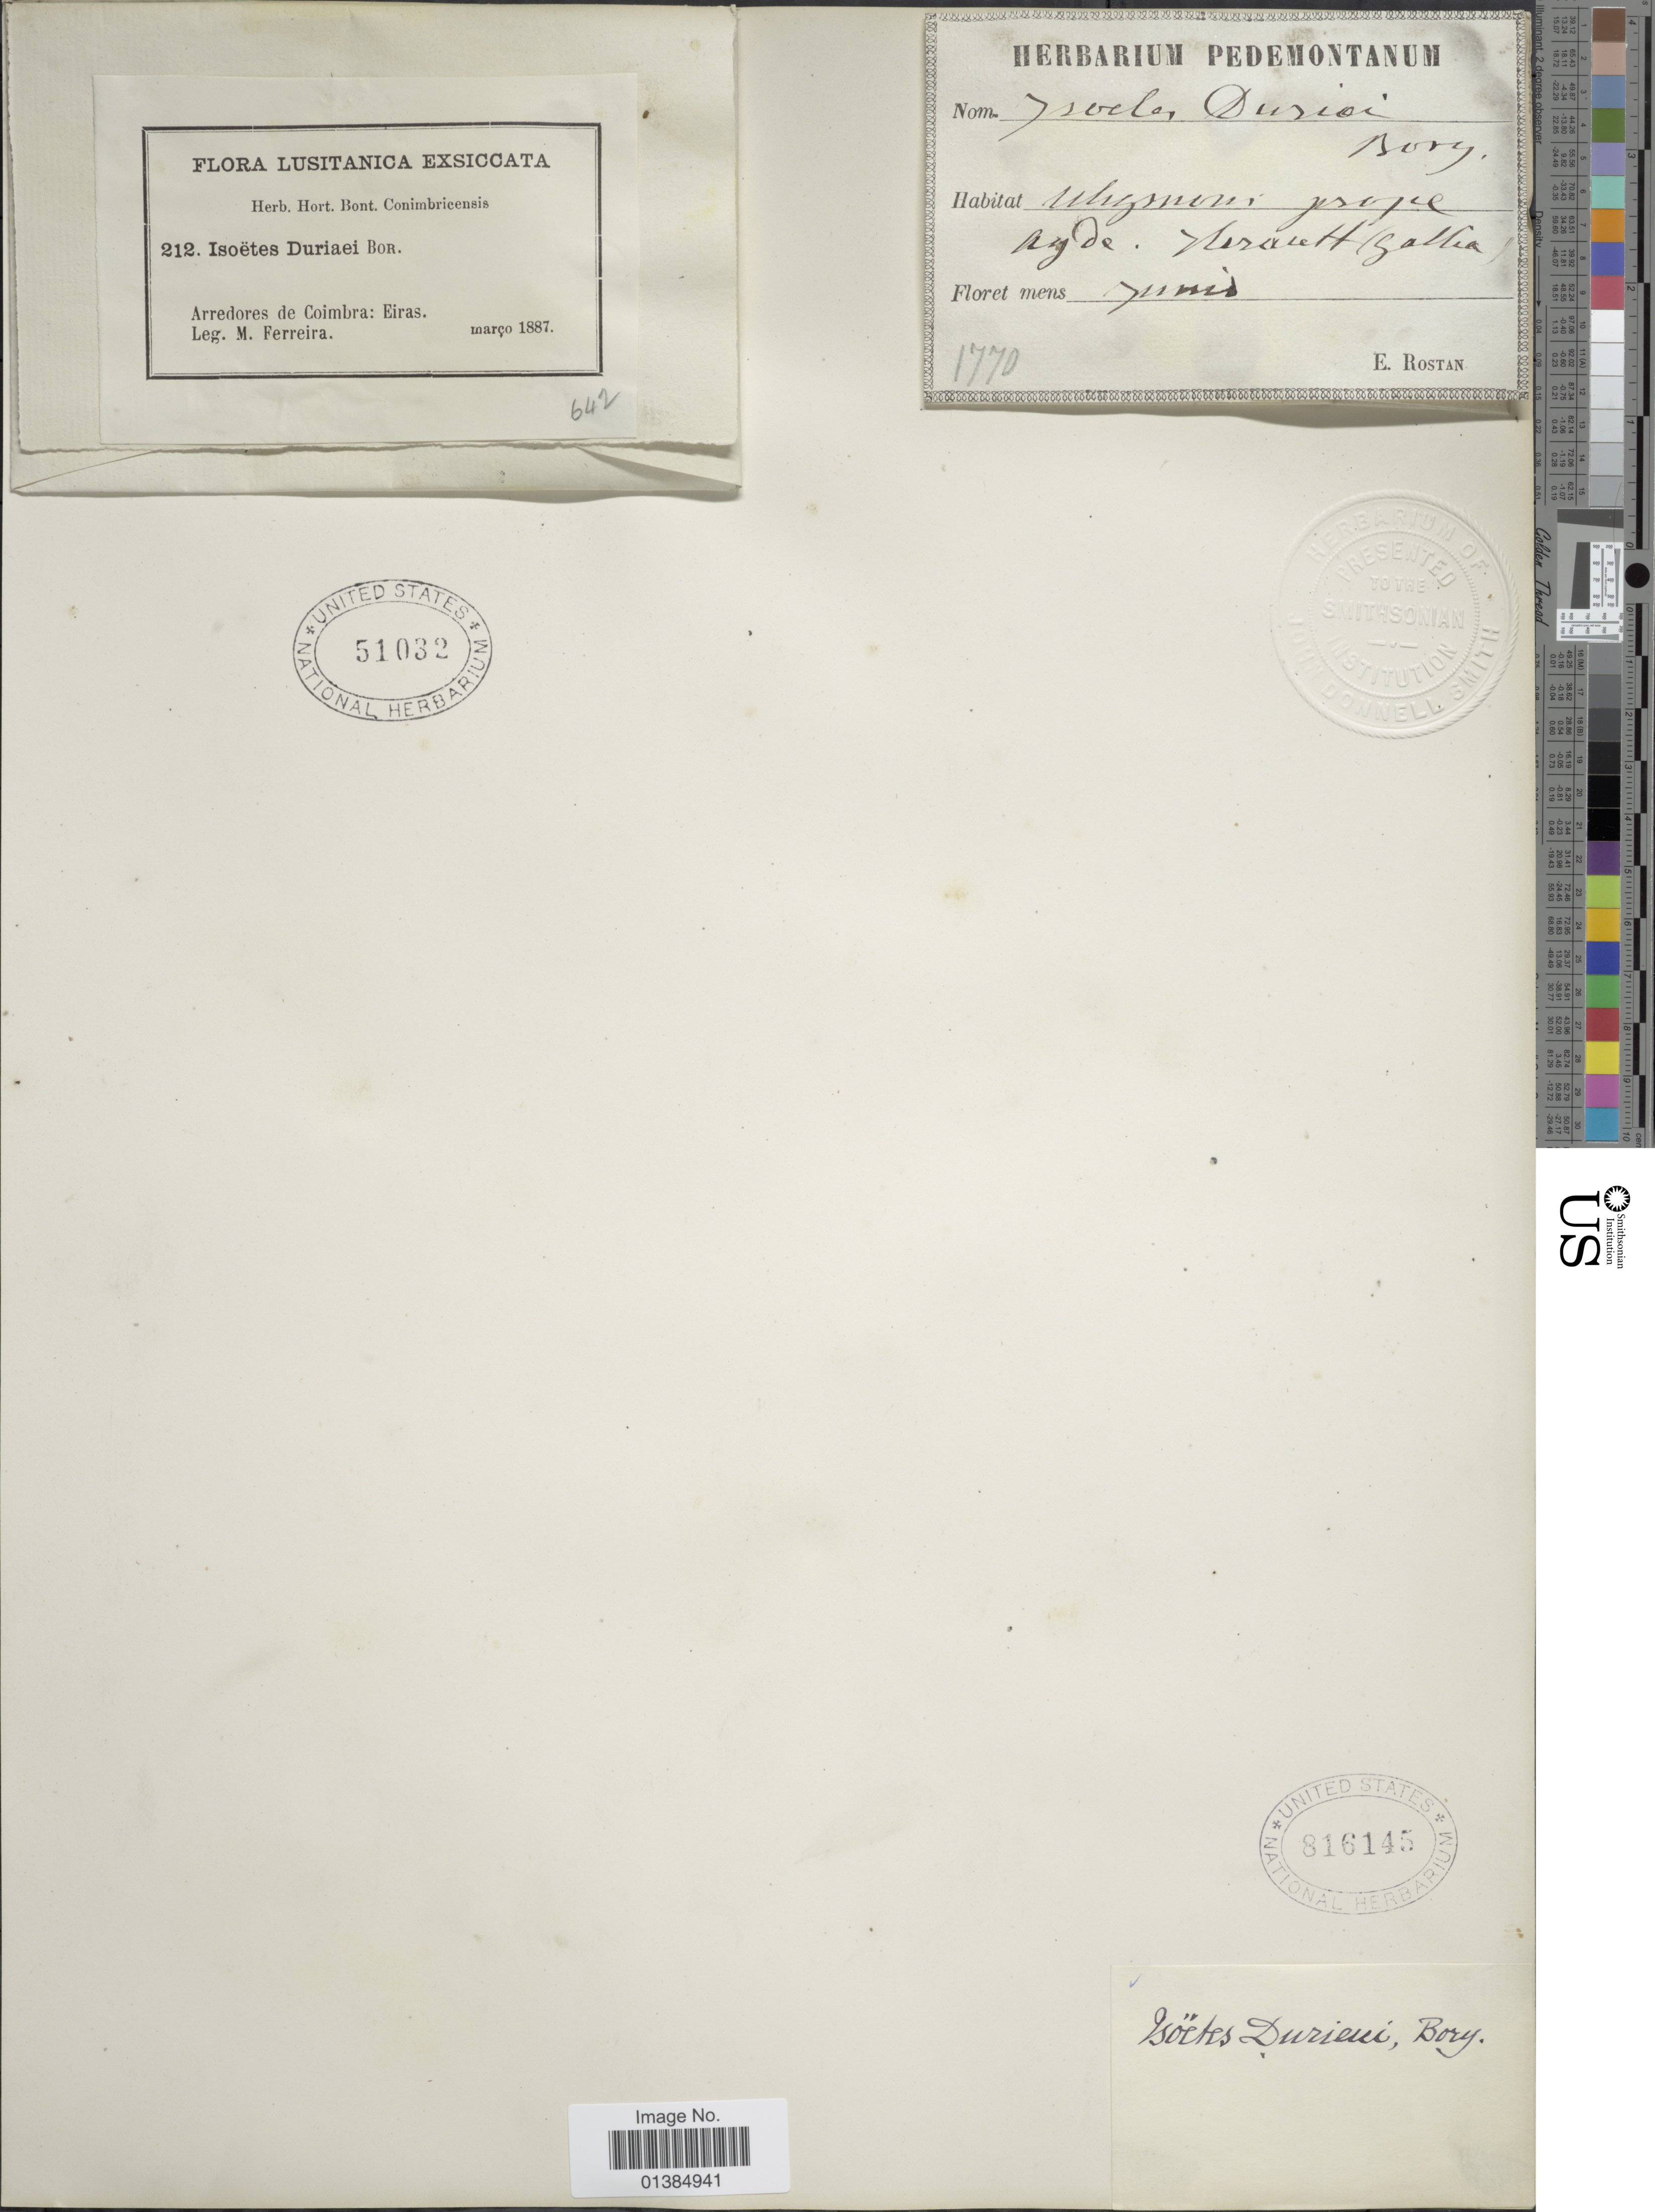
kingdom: Plantae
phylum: Tracheophyta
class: Lycopodiopsida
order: Isoetales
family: Isoetaceae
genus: Isoetes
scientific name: Isoetes duriaei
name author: Bory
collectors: M. Ferreira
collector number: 212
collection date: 1887-03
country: Portugal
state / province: Coimbra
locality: Lusitanica. Eiras.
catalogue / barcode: US 51032